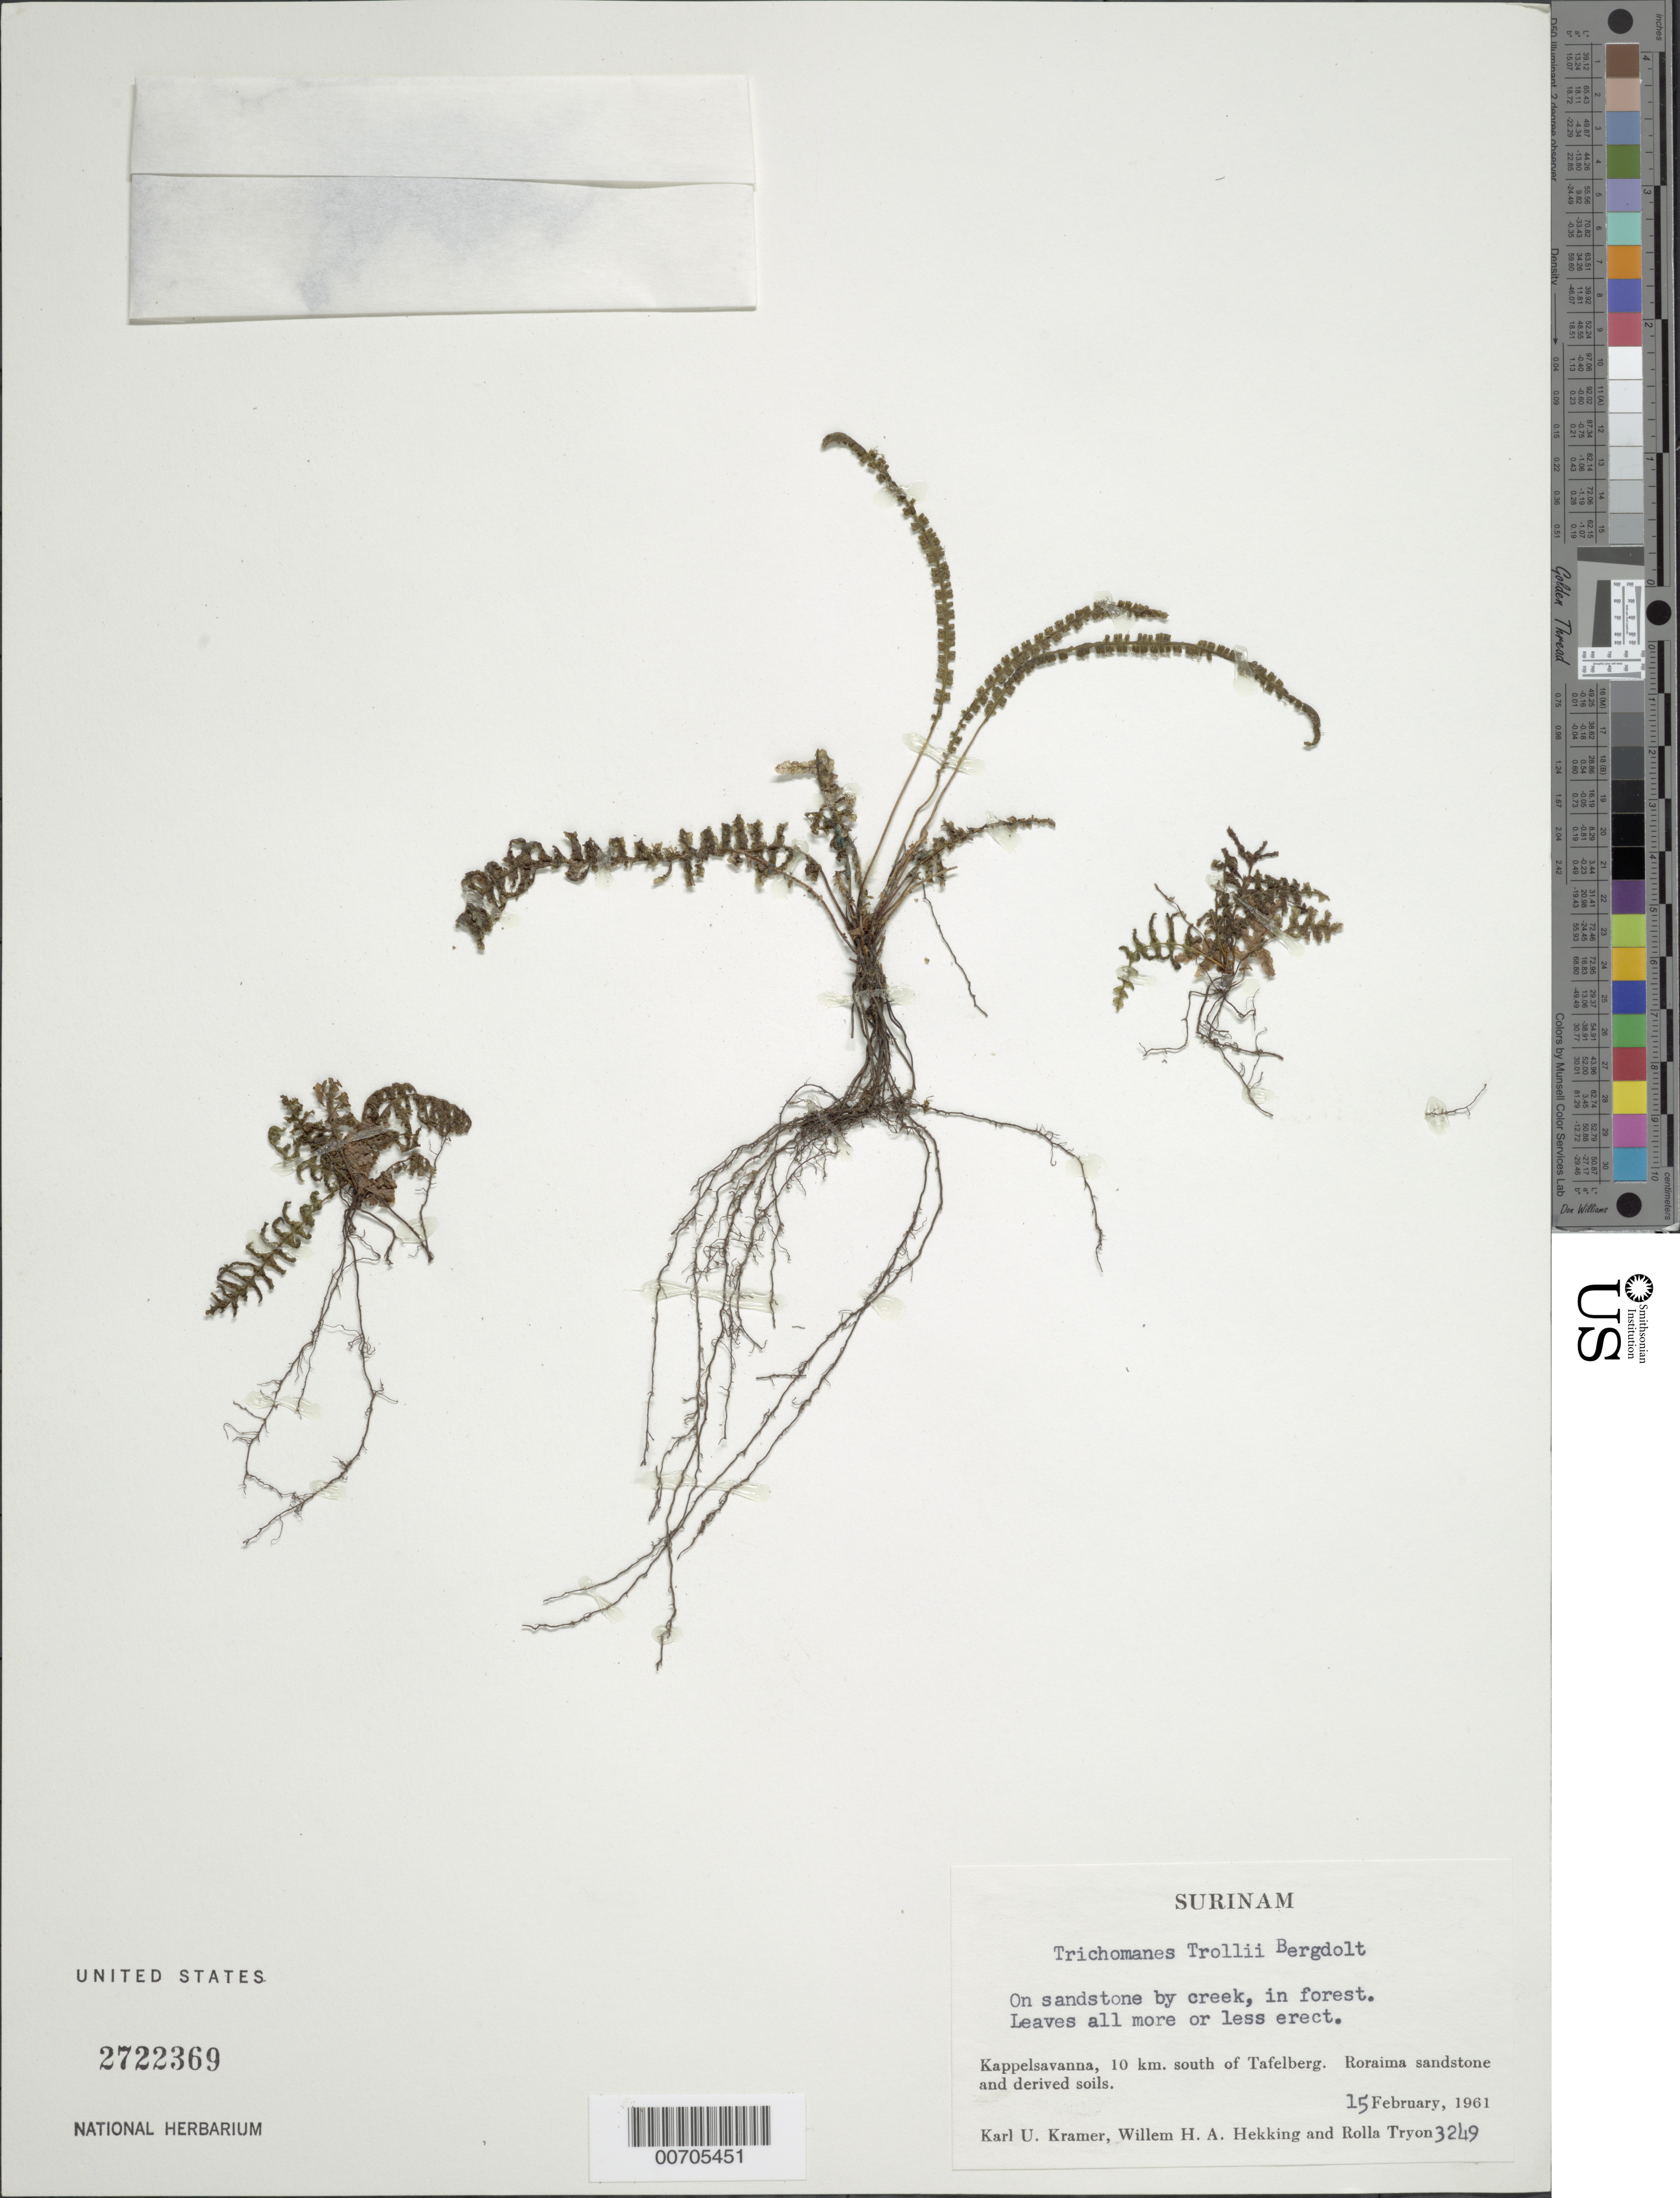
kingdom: Plantae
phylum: Tracheophyta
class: Polypodiopsida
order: Hymenophyllales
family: Hymenophyllaceae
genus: Trichomanes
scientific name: Trichomanes trollii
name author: Bergdolt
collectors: K. U. Kramer, W. H. A. Hekking & R. M. Tryon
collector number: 3249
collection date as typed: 15-Feb-61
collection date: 1961-02-15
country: Suriname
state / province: Saramacca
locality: Kappelsavanna, 10 km S of Tafelberg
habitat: Sandstone by creek, in forest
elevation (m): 300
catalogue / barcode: US 2722369